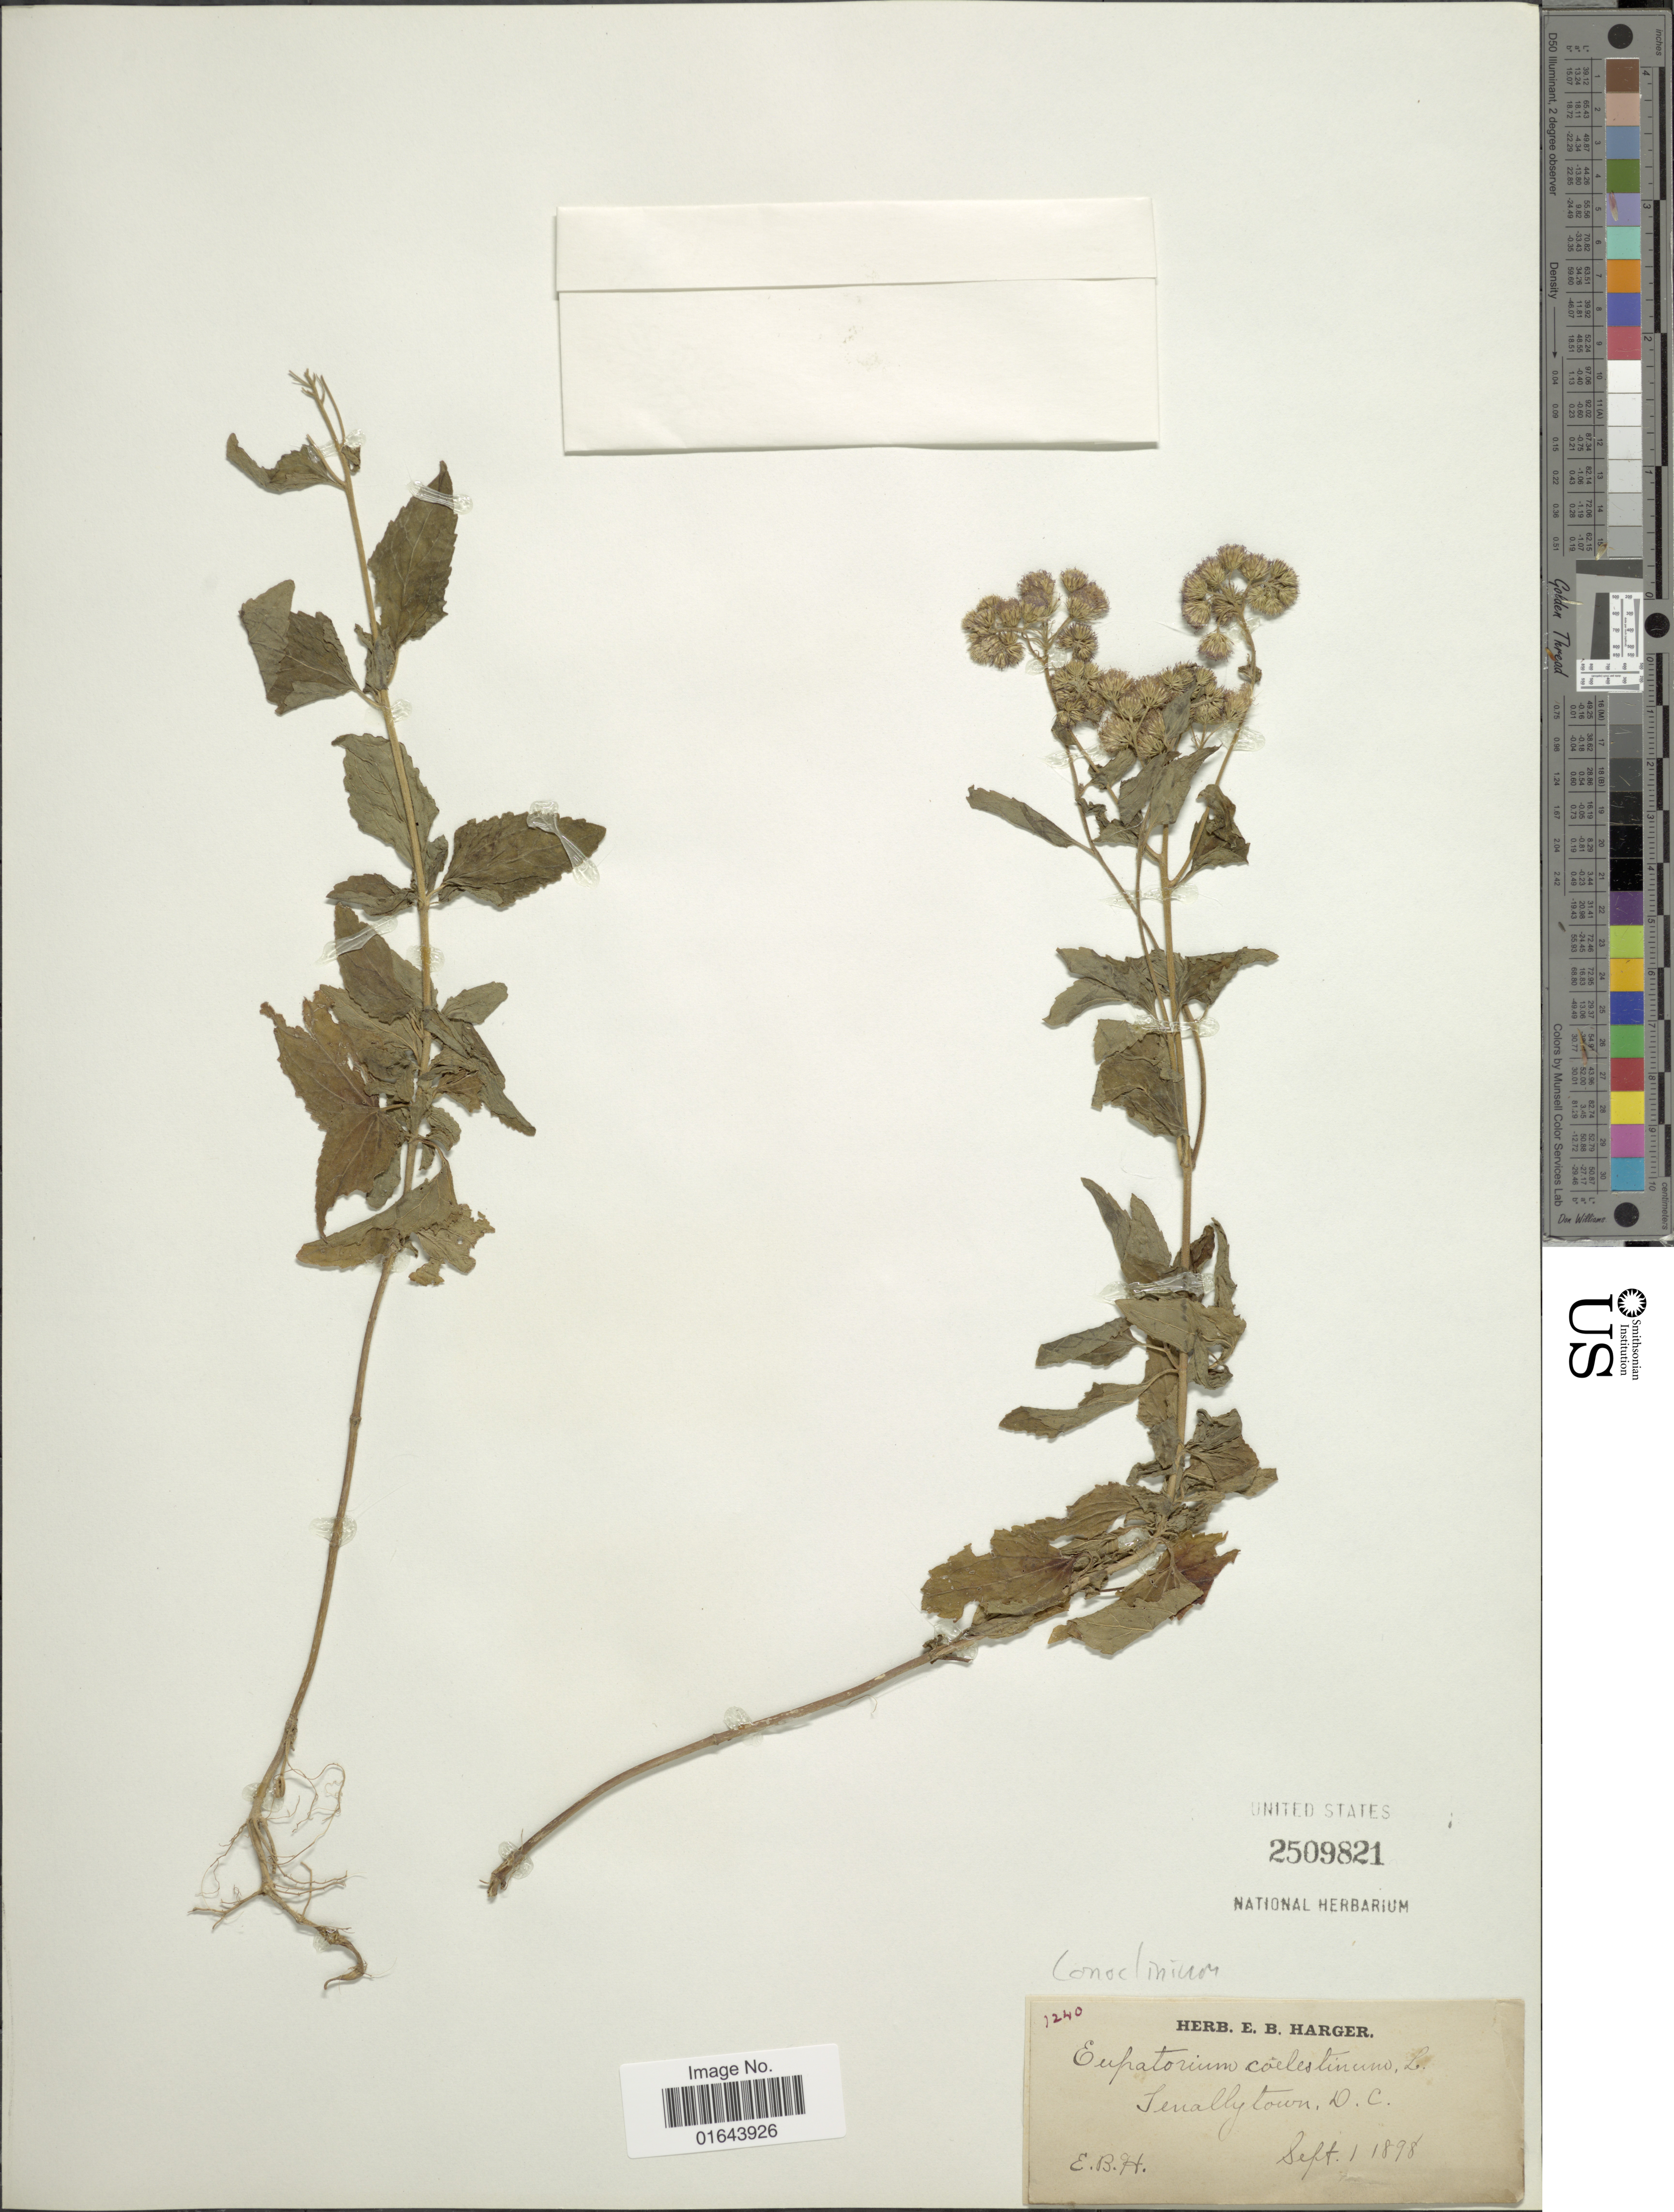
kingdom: Plantae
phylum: Tracheophyta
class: Magnoliopsida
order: Asterales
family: Asteraceae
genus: Conoclinium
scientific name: Conoclinium coelestinum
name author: (L.) DC.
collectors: E. B. Harger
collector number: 1240*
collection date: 1898-09-01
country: United States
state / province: District of Columbia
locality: Senally town, D. C.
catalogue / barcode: US 2509821